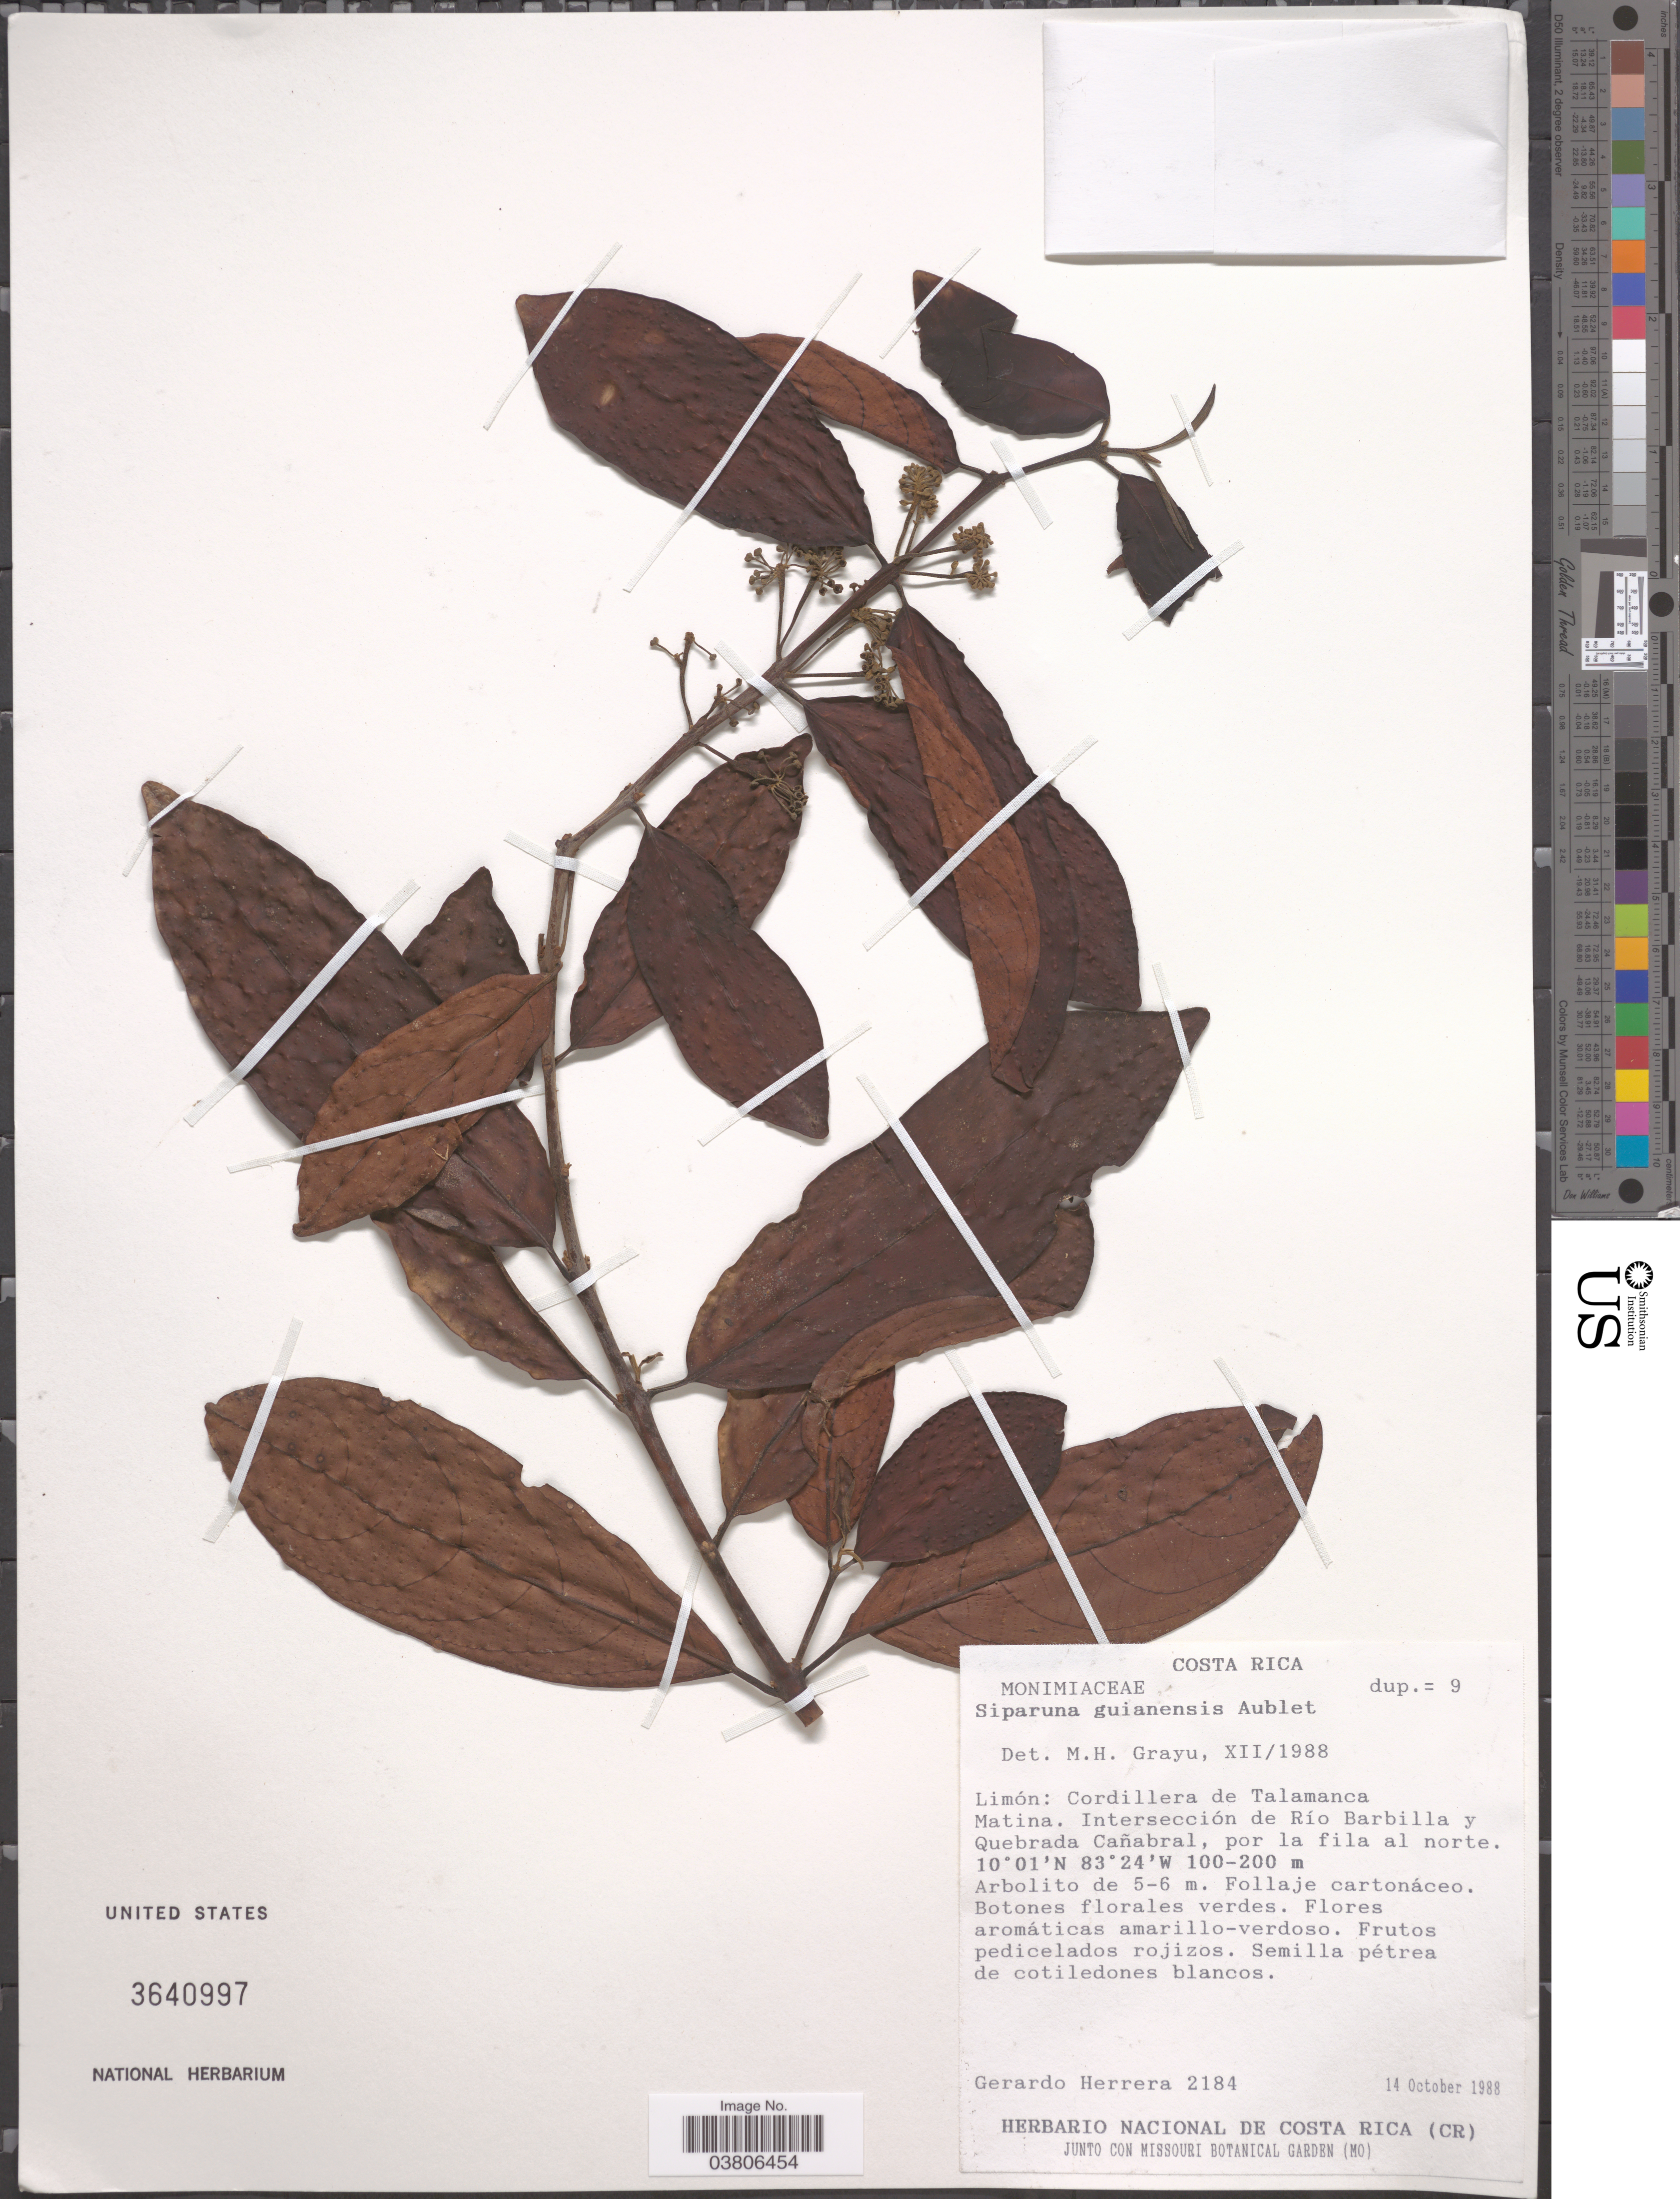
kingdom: Plantae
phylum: Tracheophyta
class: Magnoliopsida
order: Laurales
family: Siparunaceae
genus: Siparuna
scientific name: Siparuna guianensis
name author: Aubl.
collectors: G. Herrera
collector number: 2184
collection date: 1988-10-14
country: Costa Rica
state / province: Limón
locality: Cordillera de Talamanca Matina. Intersección del Río Barbilla y Quebrada Cañabral, por la fila al norte.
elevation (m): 100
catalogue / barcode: US 3640997